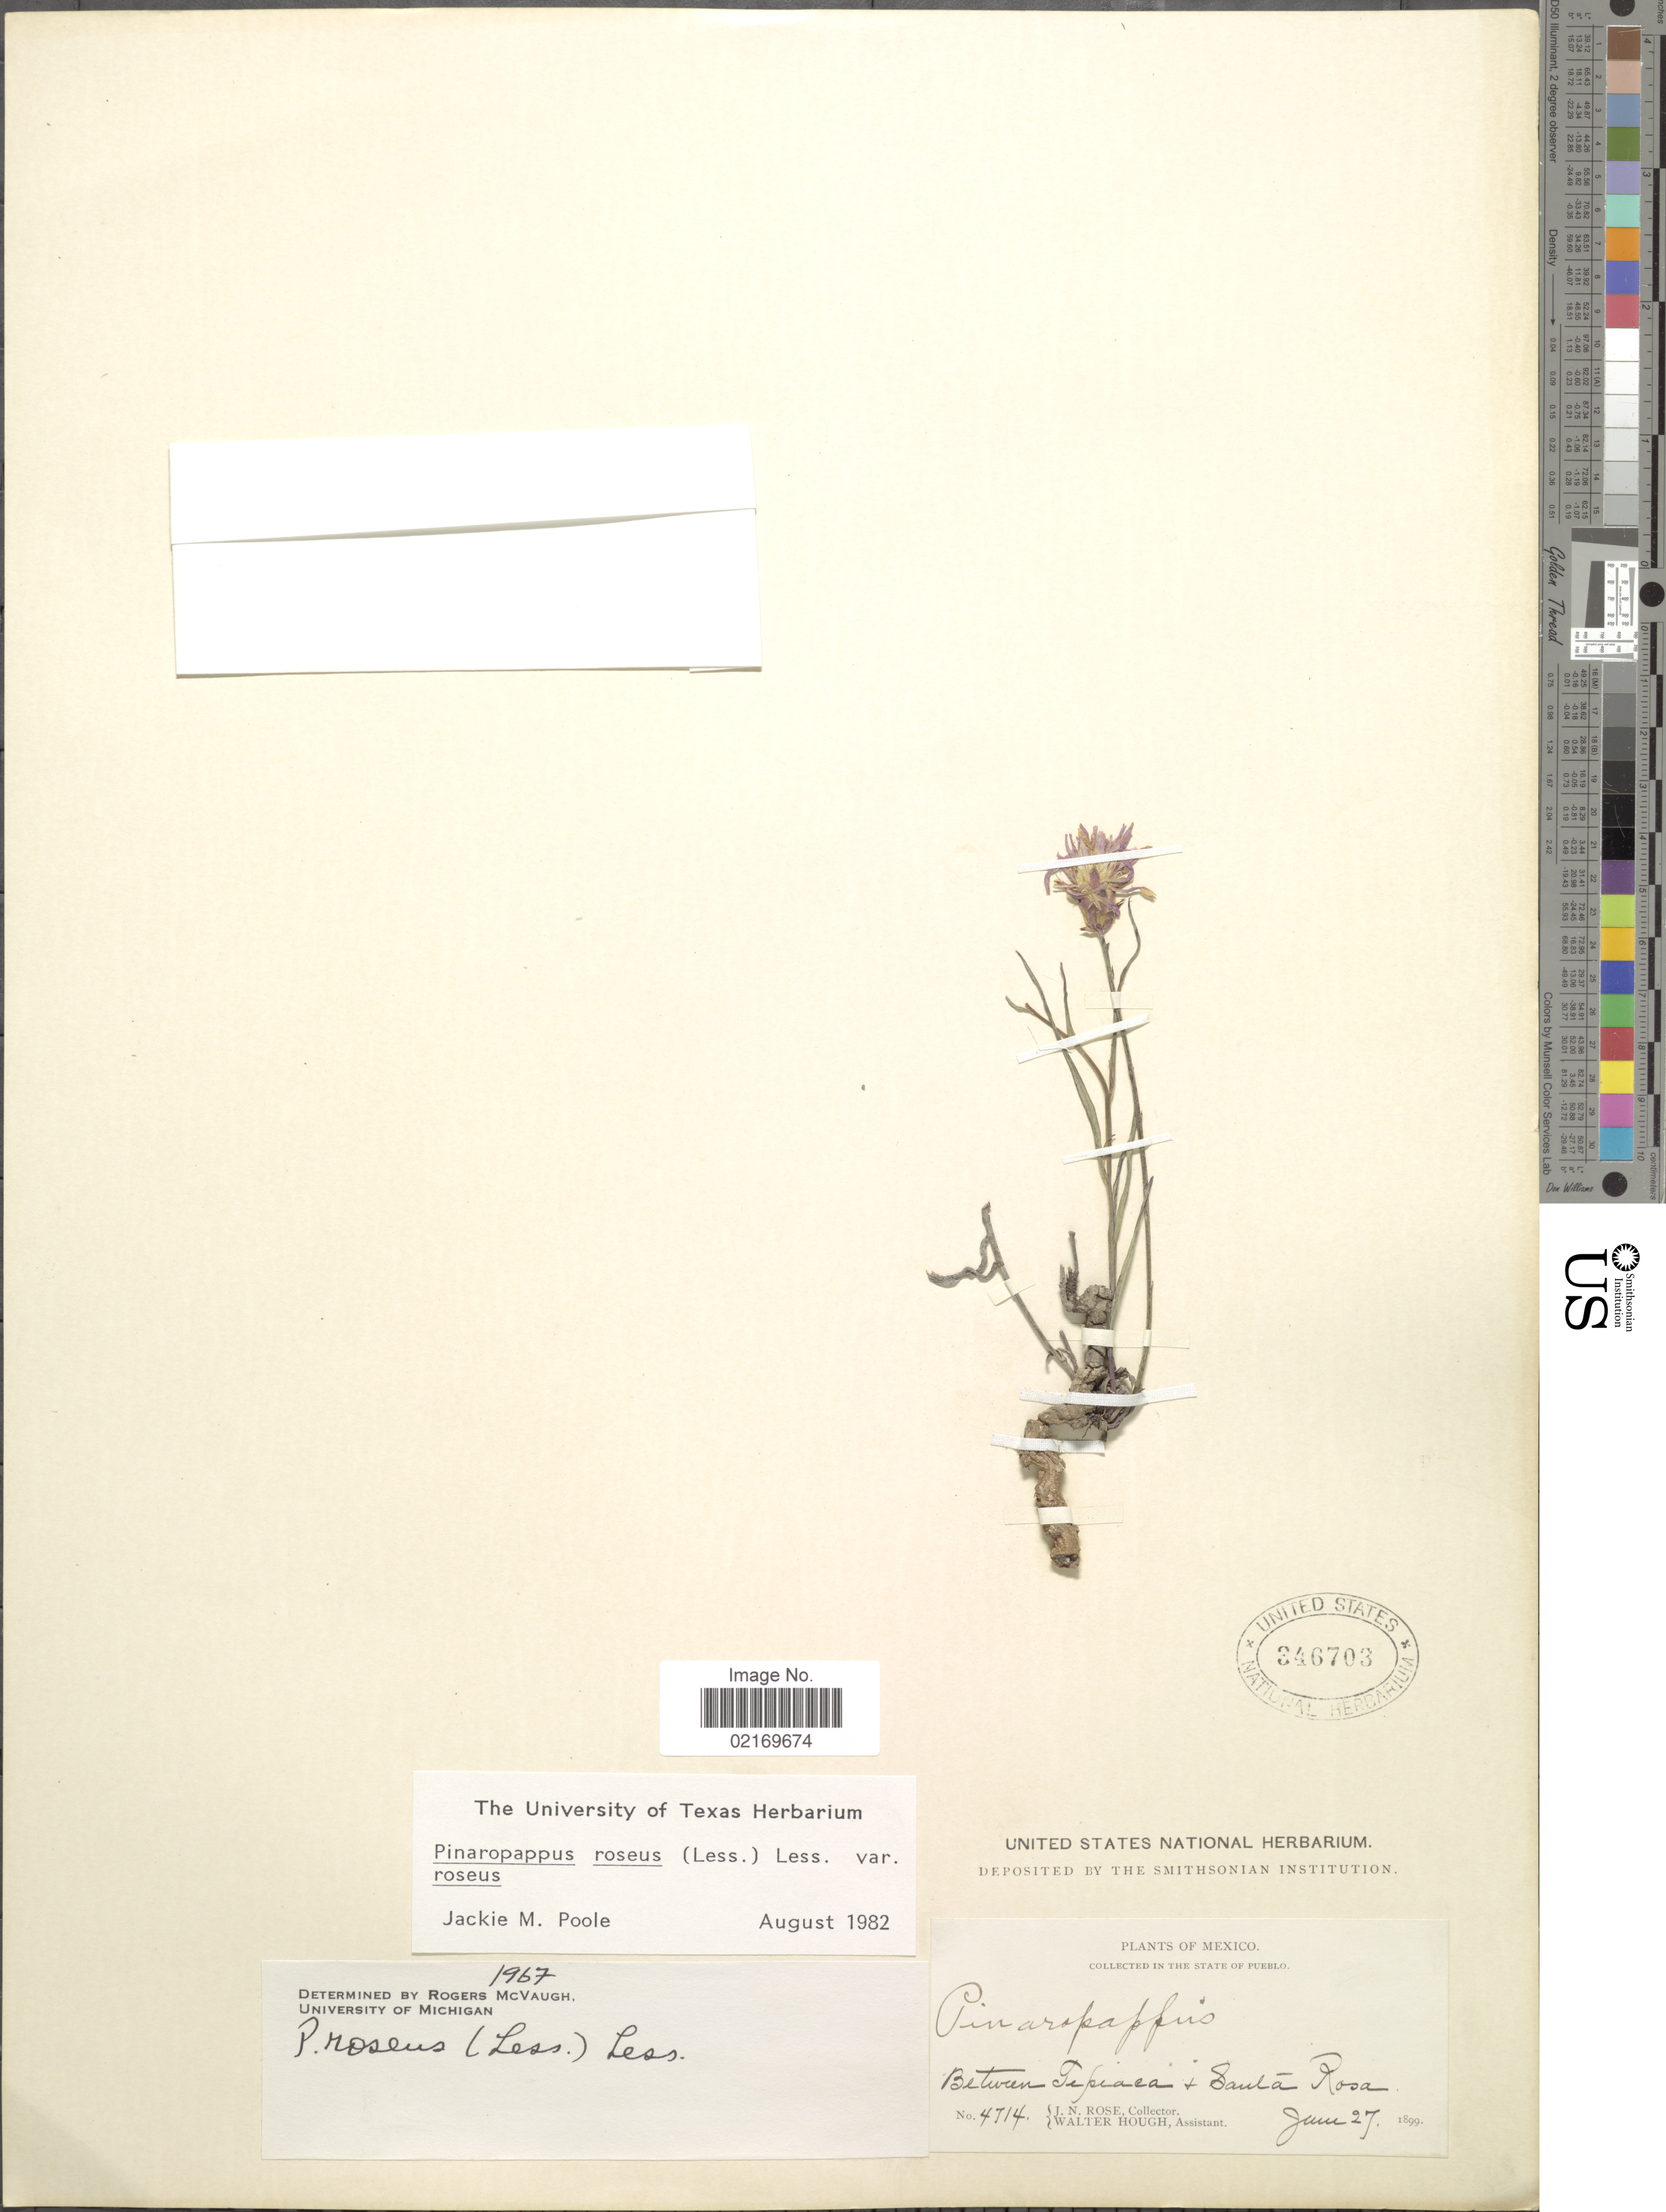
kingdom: Plantae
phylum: Tracheophyta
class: Magnoliopsida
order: Asterales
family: Asteraceae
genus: Pinaropappus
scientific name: Pinaropappus roseus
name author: Less.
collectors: J. N. Rose & W. Hough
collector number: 4714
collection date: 1899-06-27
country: Mexico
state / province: Puebla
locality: State of Pueblo, between Tepeaca+ Santa Rosa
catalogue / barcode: US 346703